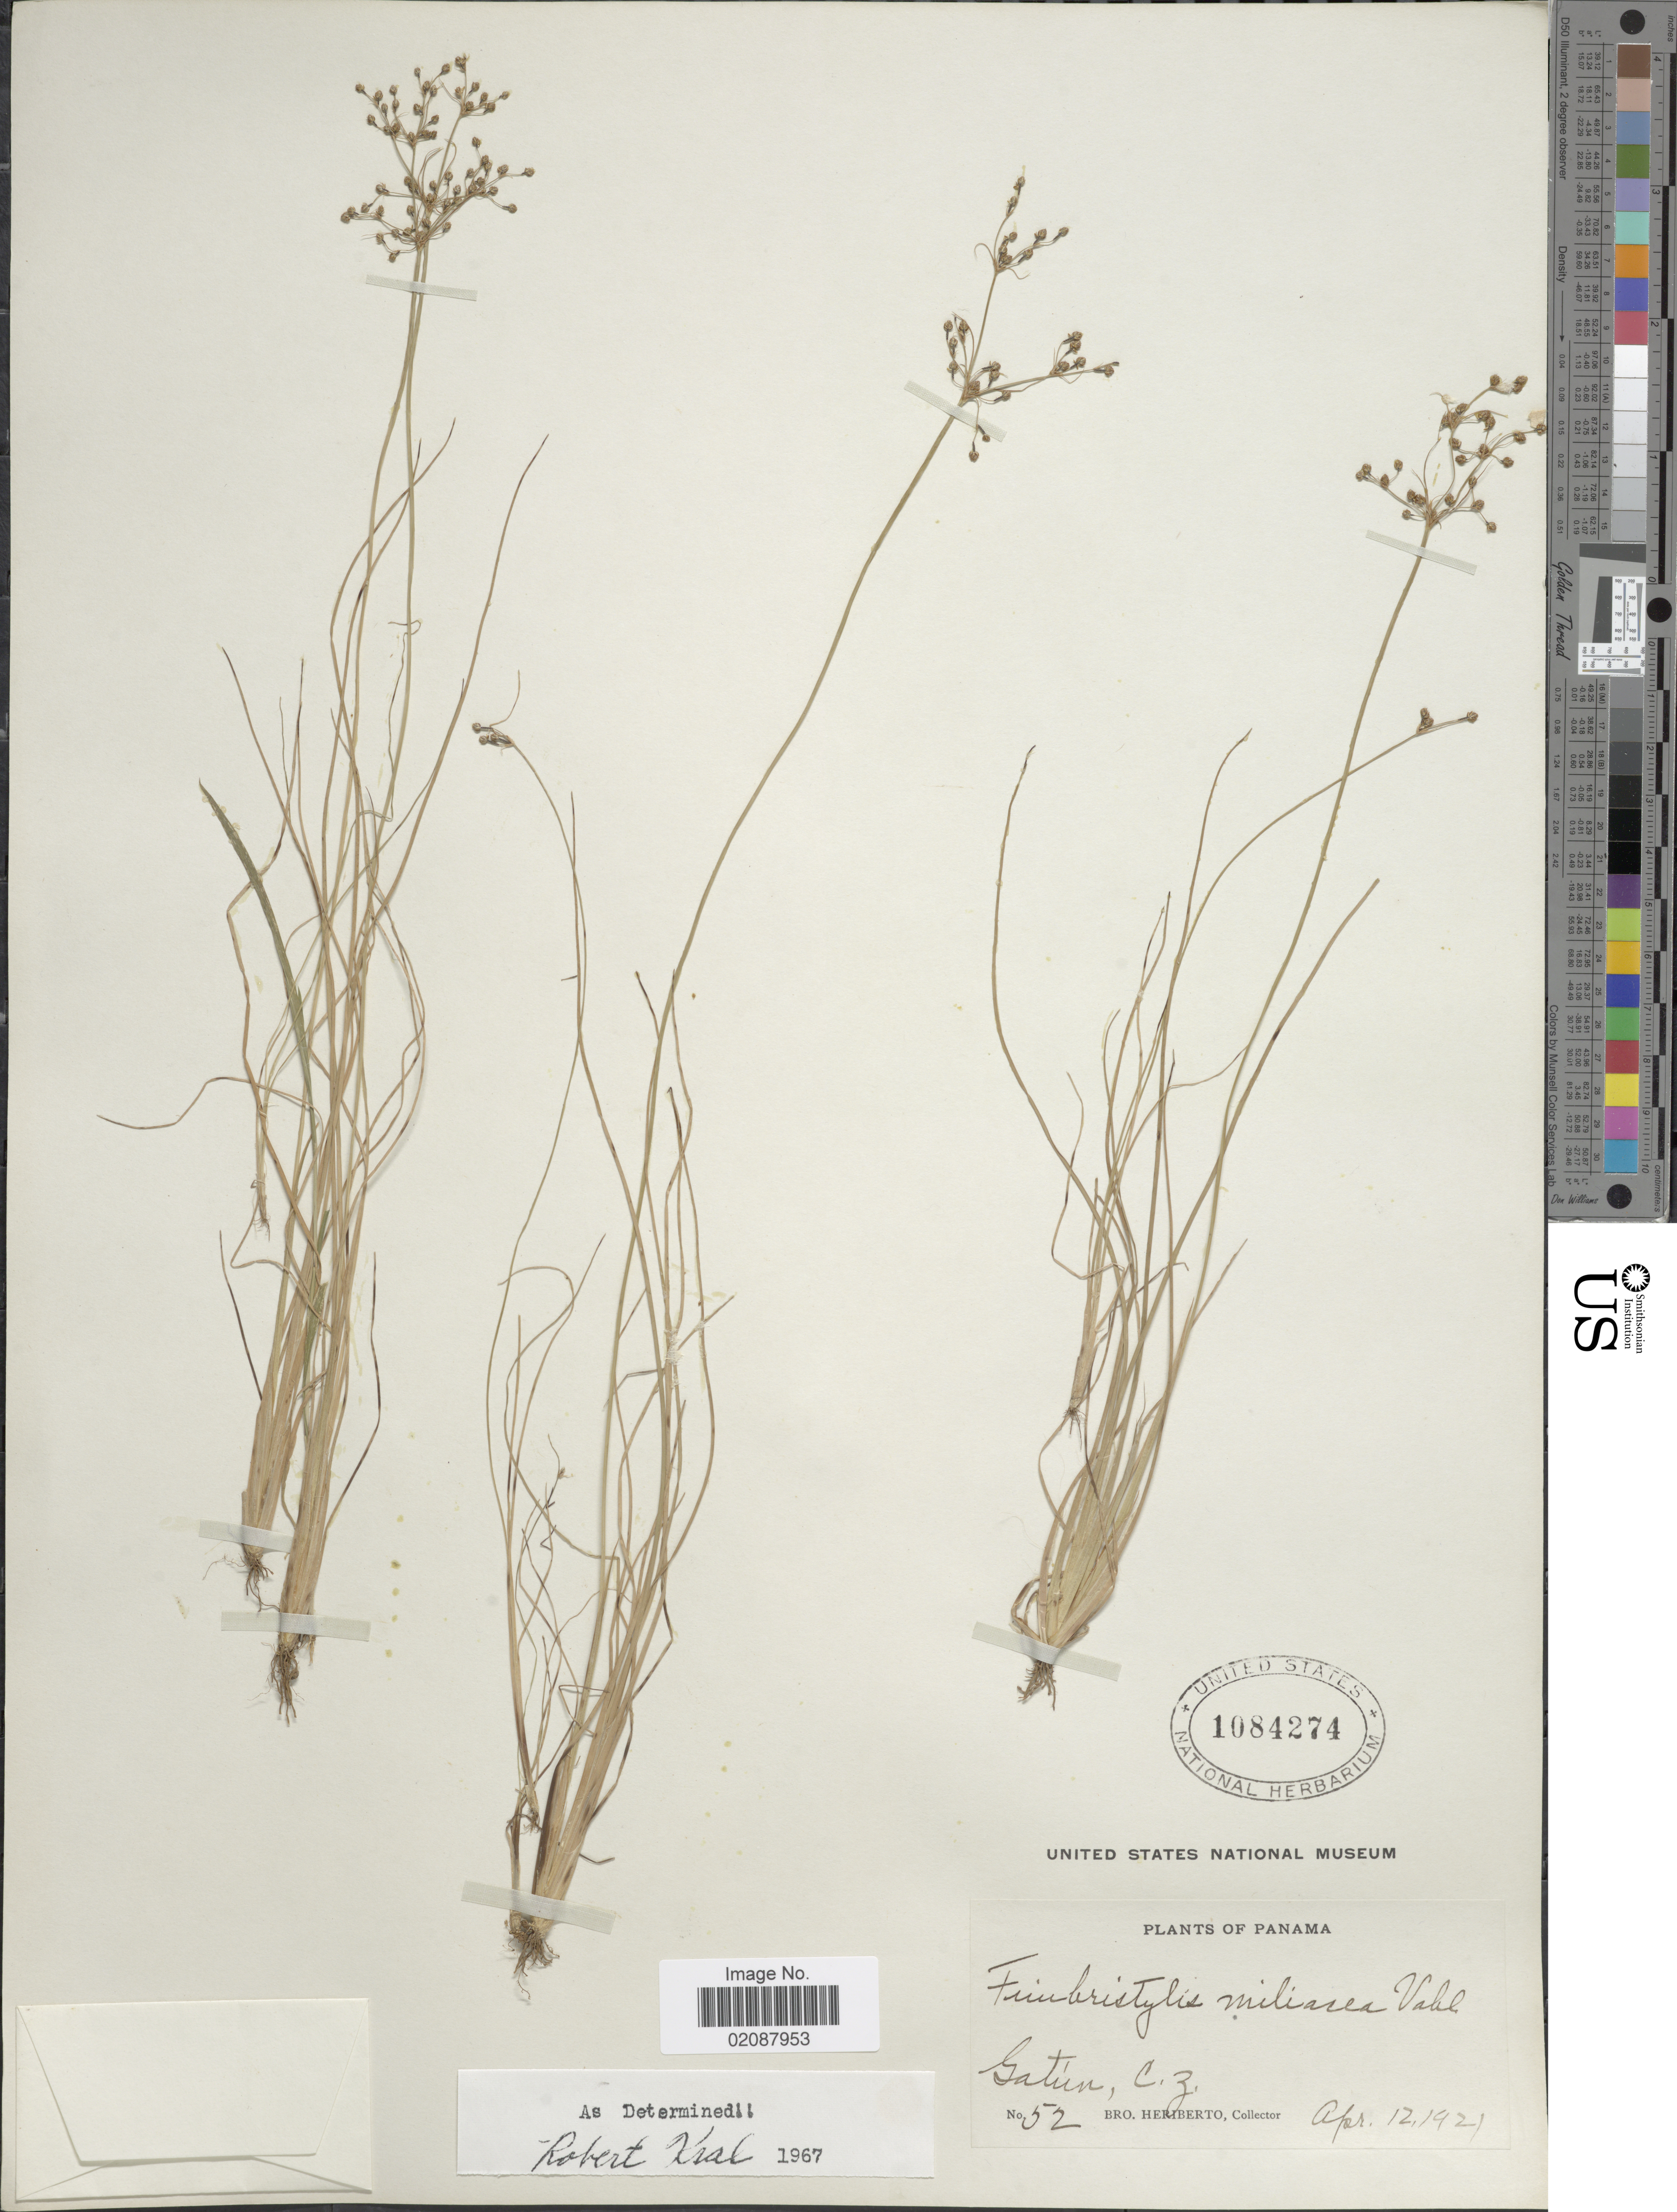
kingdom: Plantae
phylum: Tracheophyta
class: Liliopsida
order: Poales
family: Cyperaceae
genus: Fimbristylis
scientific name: Fimbristylis littoralis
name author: Gaudich.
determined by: Strong, M. T., (US), Smithsonian Institution - National Museum of Natural History (UNITED STATES)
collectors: B. Heriberto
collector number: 52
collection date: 1921-04-12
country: Panama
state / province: Colón / Panamá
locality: Gatun, C.Z.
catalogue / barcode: US 1084274